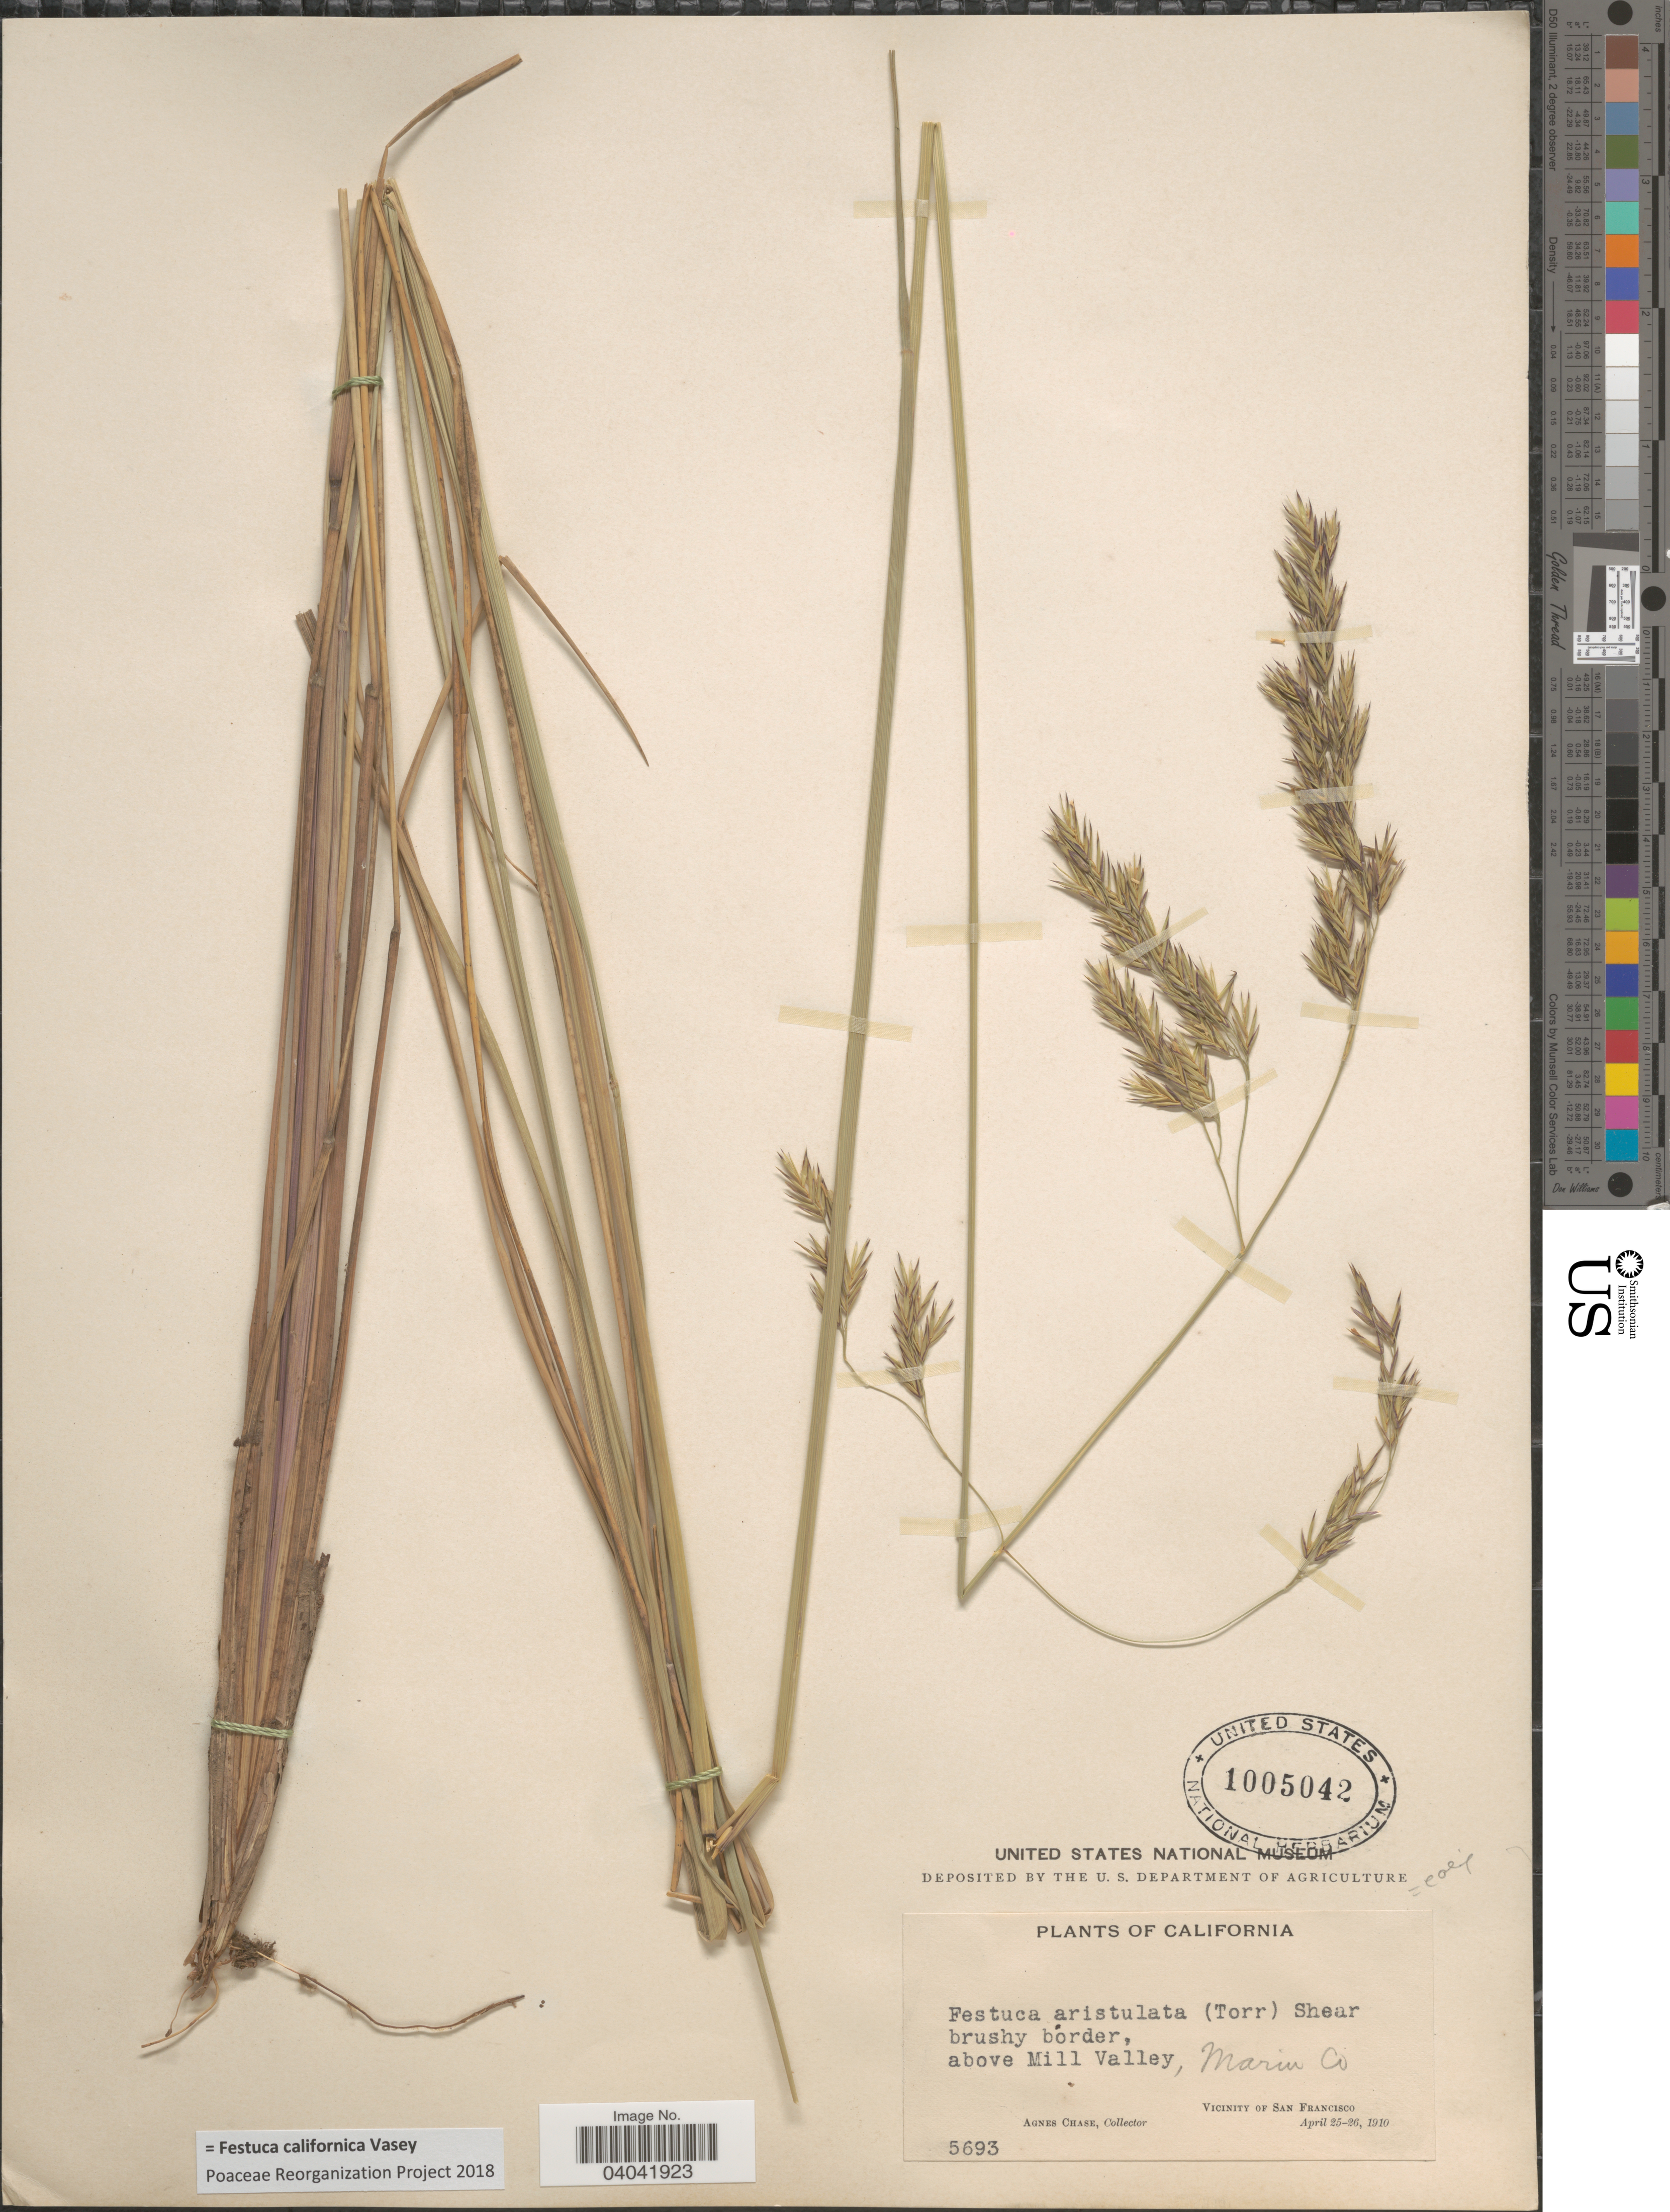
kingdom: Plantae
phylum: Tracheophyta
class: Liliopsida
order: Poales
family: Poaceae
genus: Festuca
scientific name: Festuca californica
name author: Vasey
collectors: A. Chase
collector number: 5693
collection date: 1910-04-25/1910-04-26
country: United States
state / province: California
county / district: San Francisco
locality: Above Mill Valley, Marin Co. Vicinity of San Francisco.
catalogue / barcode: US 1005042